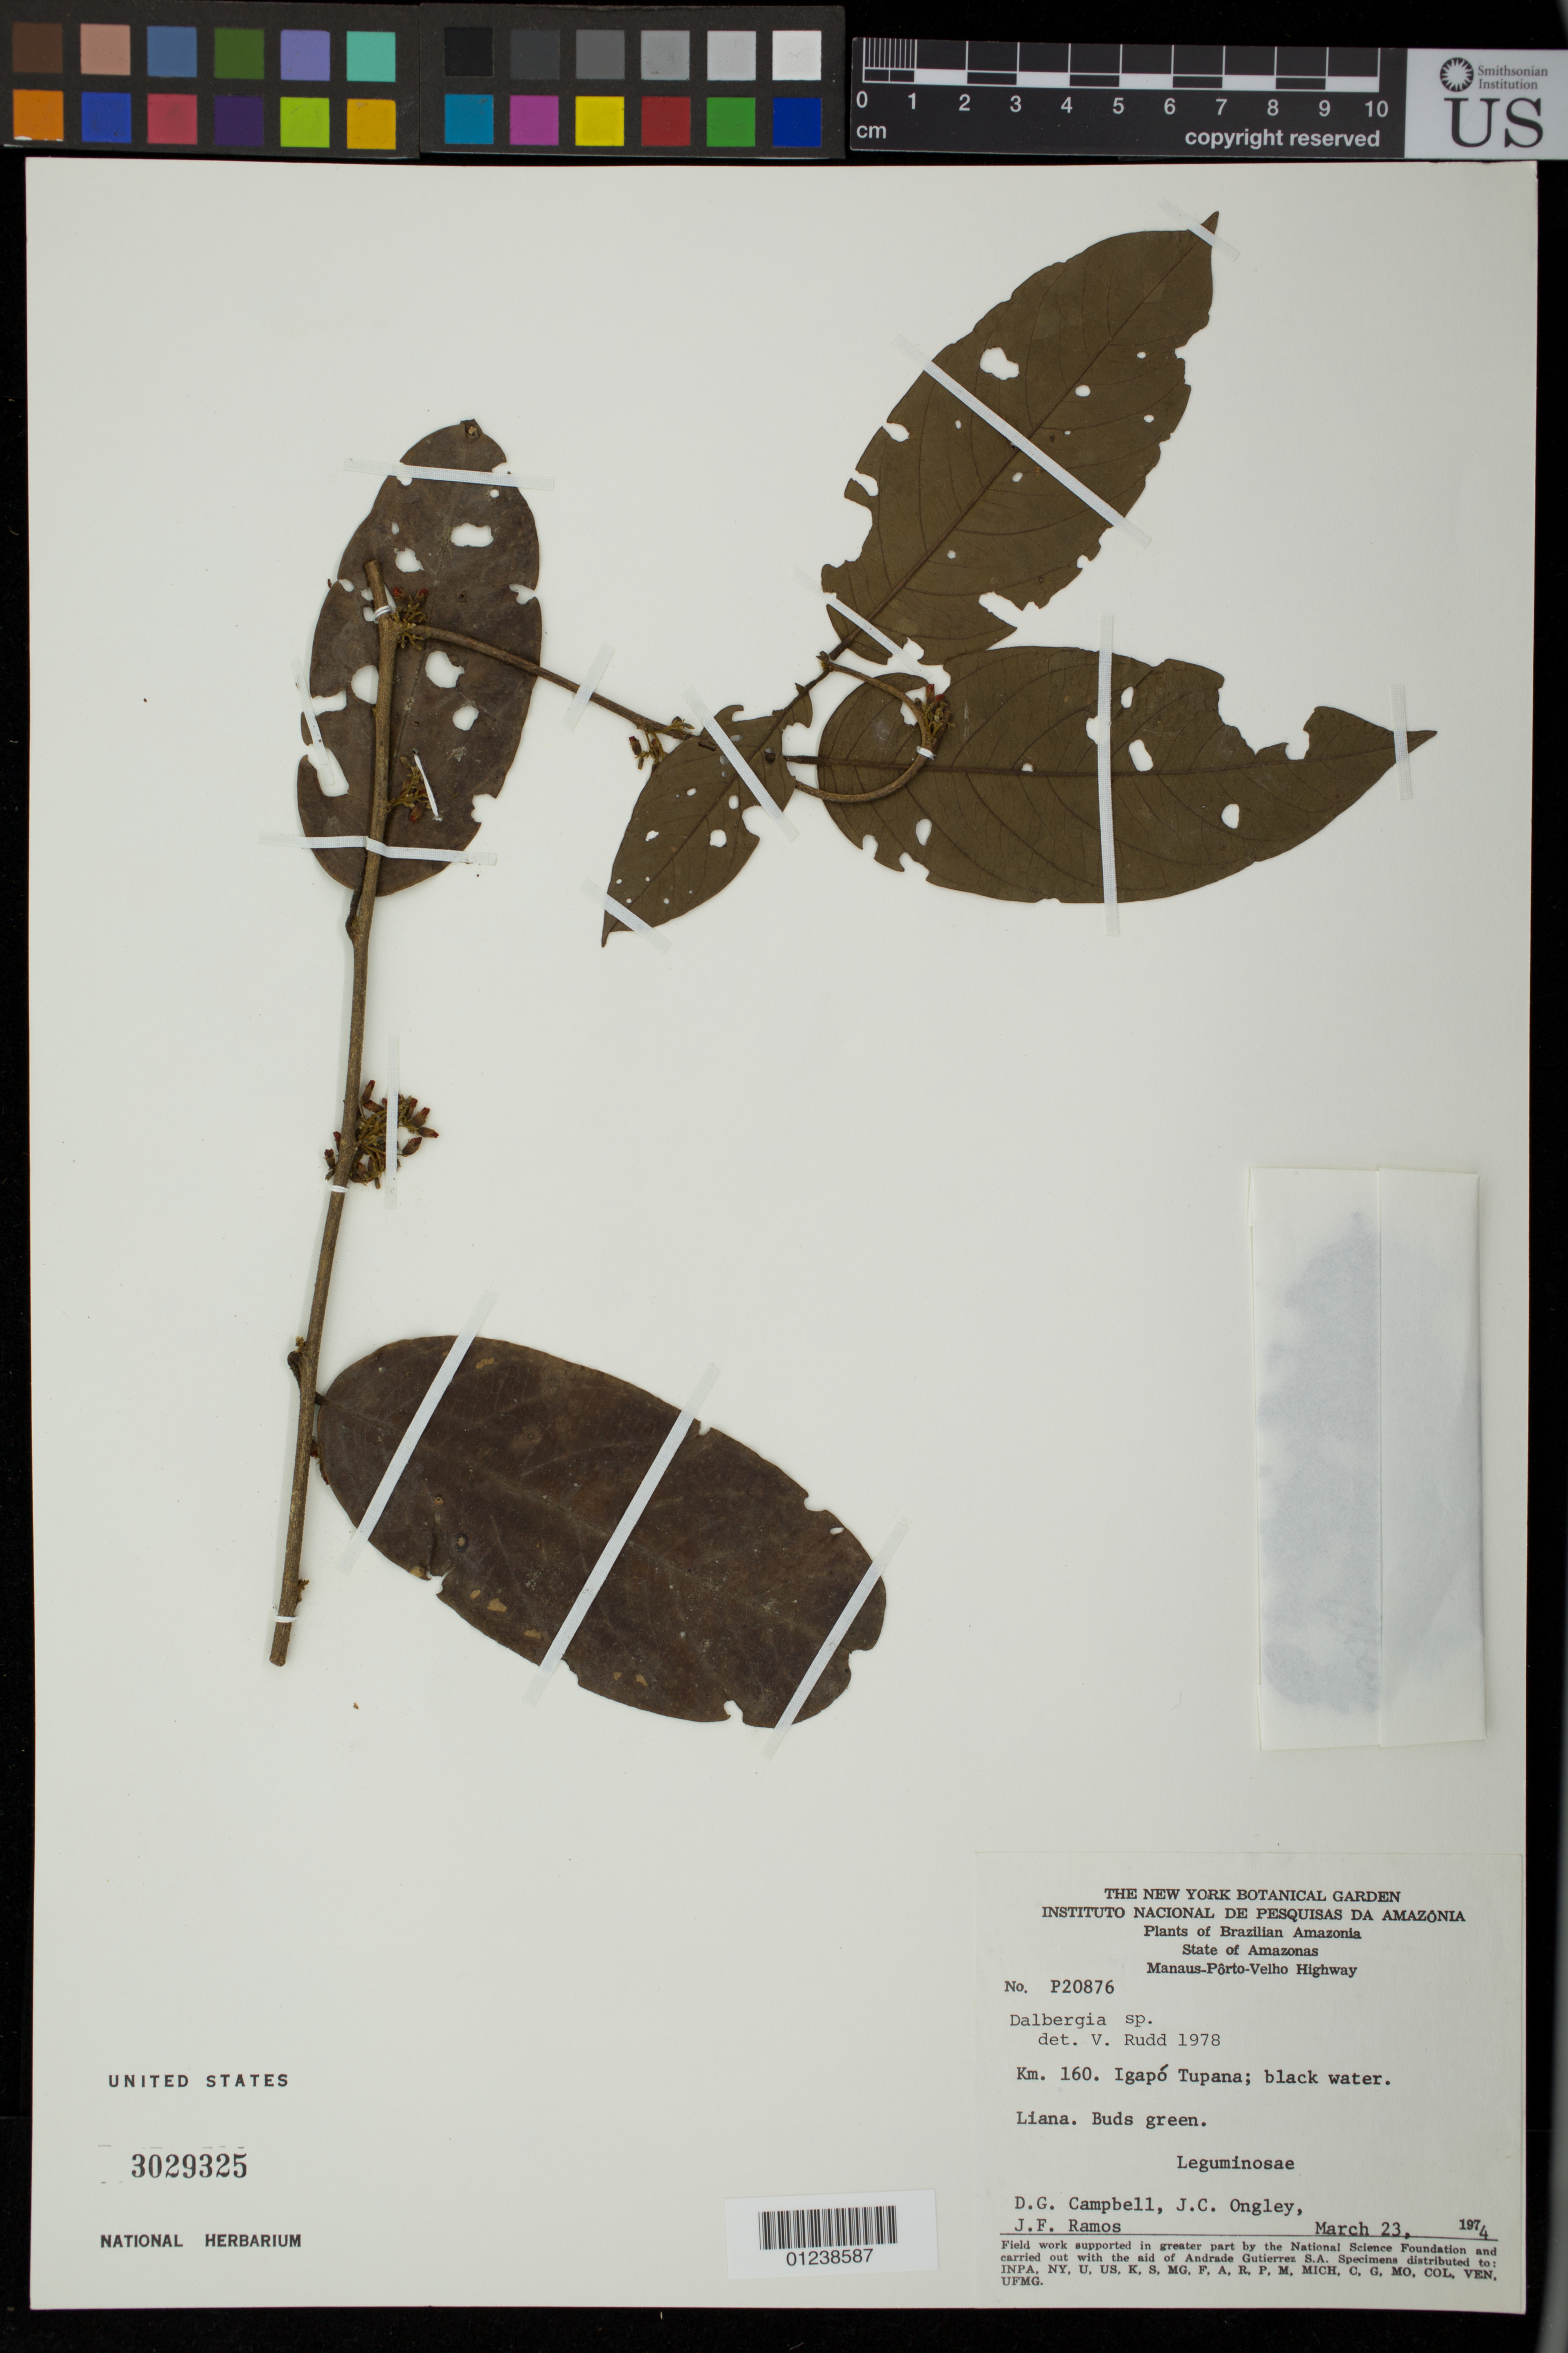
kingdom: Plantae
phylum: Tracheophyta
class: Magnoliopsida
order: Fabales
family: Fabaceae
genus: Dalbergia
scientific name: Dalbergia sp.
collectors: D. G. Campbell, J. C. Ongley & J. F. Ramos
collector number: P20876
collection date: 1974-03-23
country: Brazil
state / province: Amazonas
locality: Manaus-Porto-Velho Highway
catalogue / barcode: US 3029325